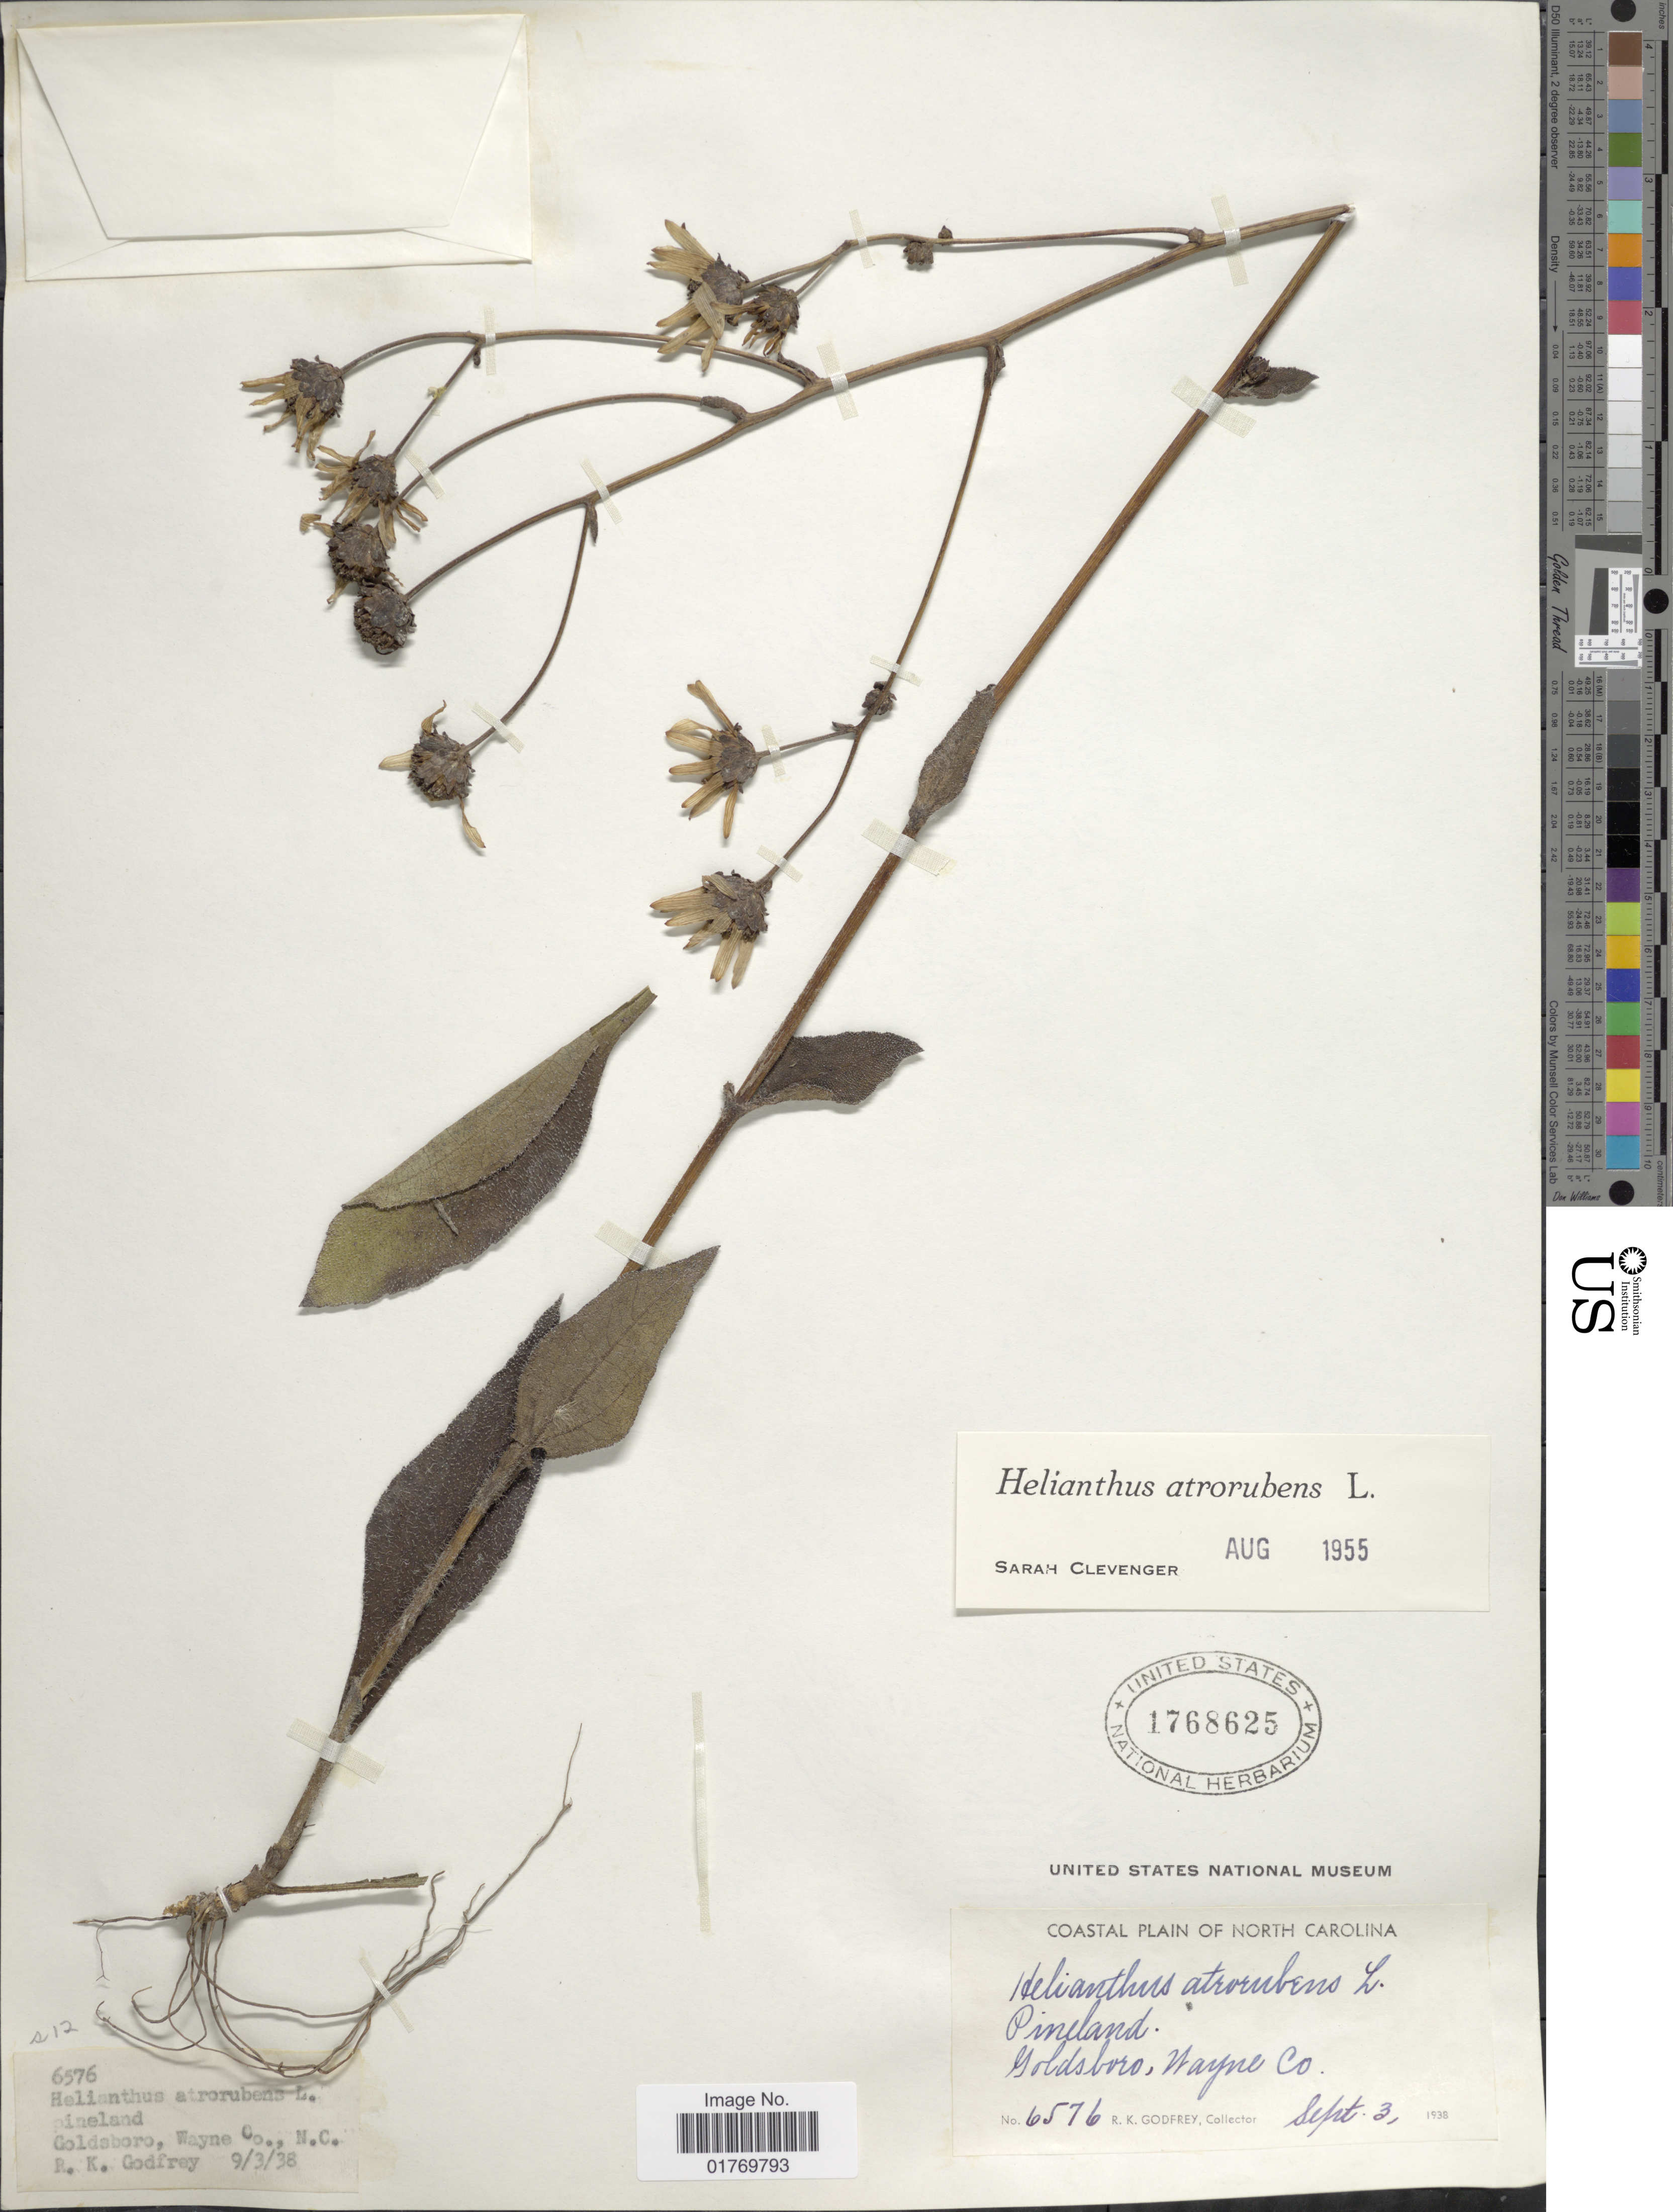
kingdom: Plantae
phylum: Tracheophyta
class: Magnoliopsida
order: Asterales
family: Asteraceae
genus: Helianthus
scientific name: Helianthus atrorubens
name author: L.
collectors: R. K. Godfrey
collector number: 6576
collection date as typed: Transcribed d/m/y: 3/9/38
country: United States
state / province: North Carolina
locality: Goldsboro, Wayne Co., N. C., Pineland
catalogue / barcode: US 1768625